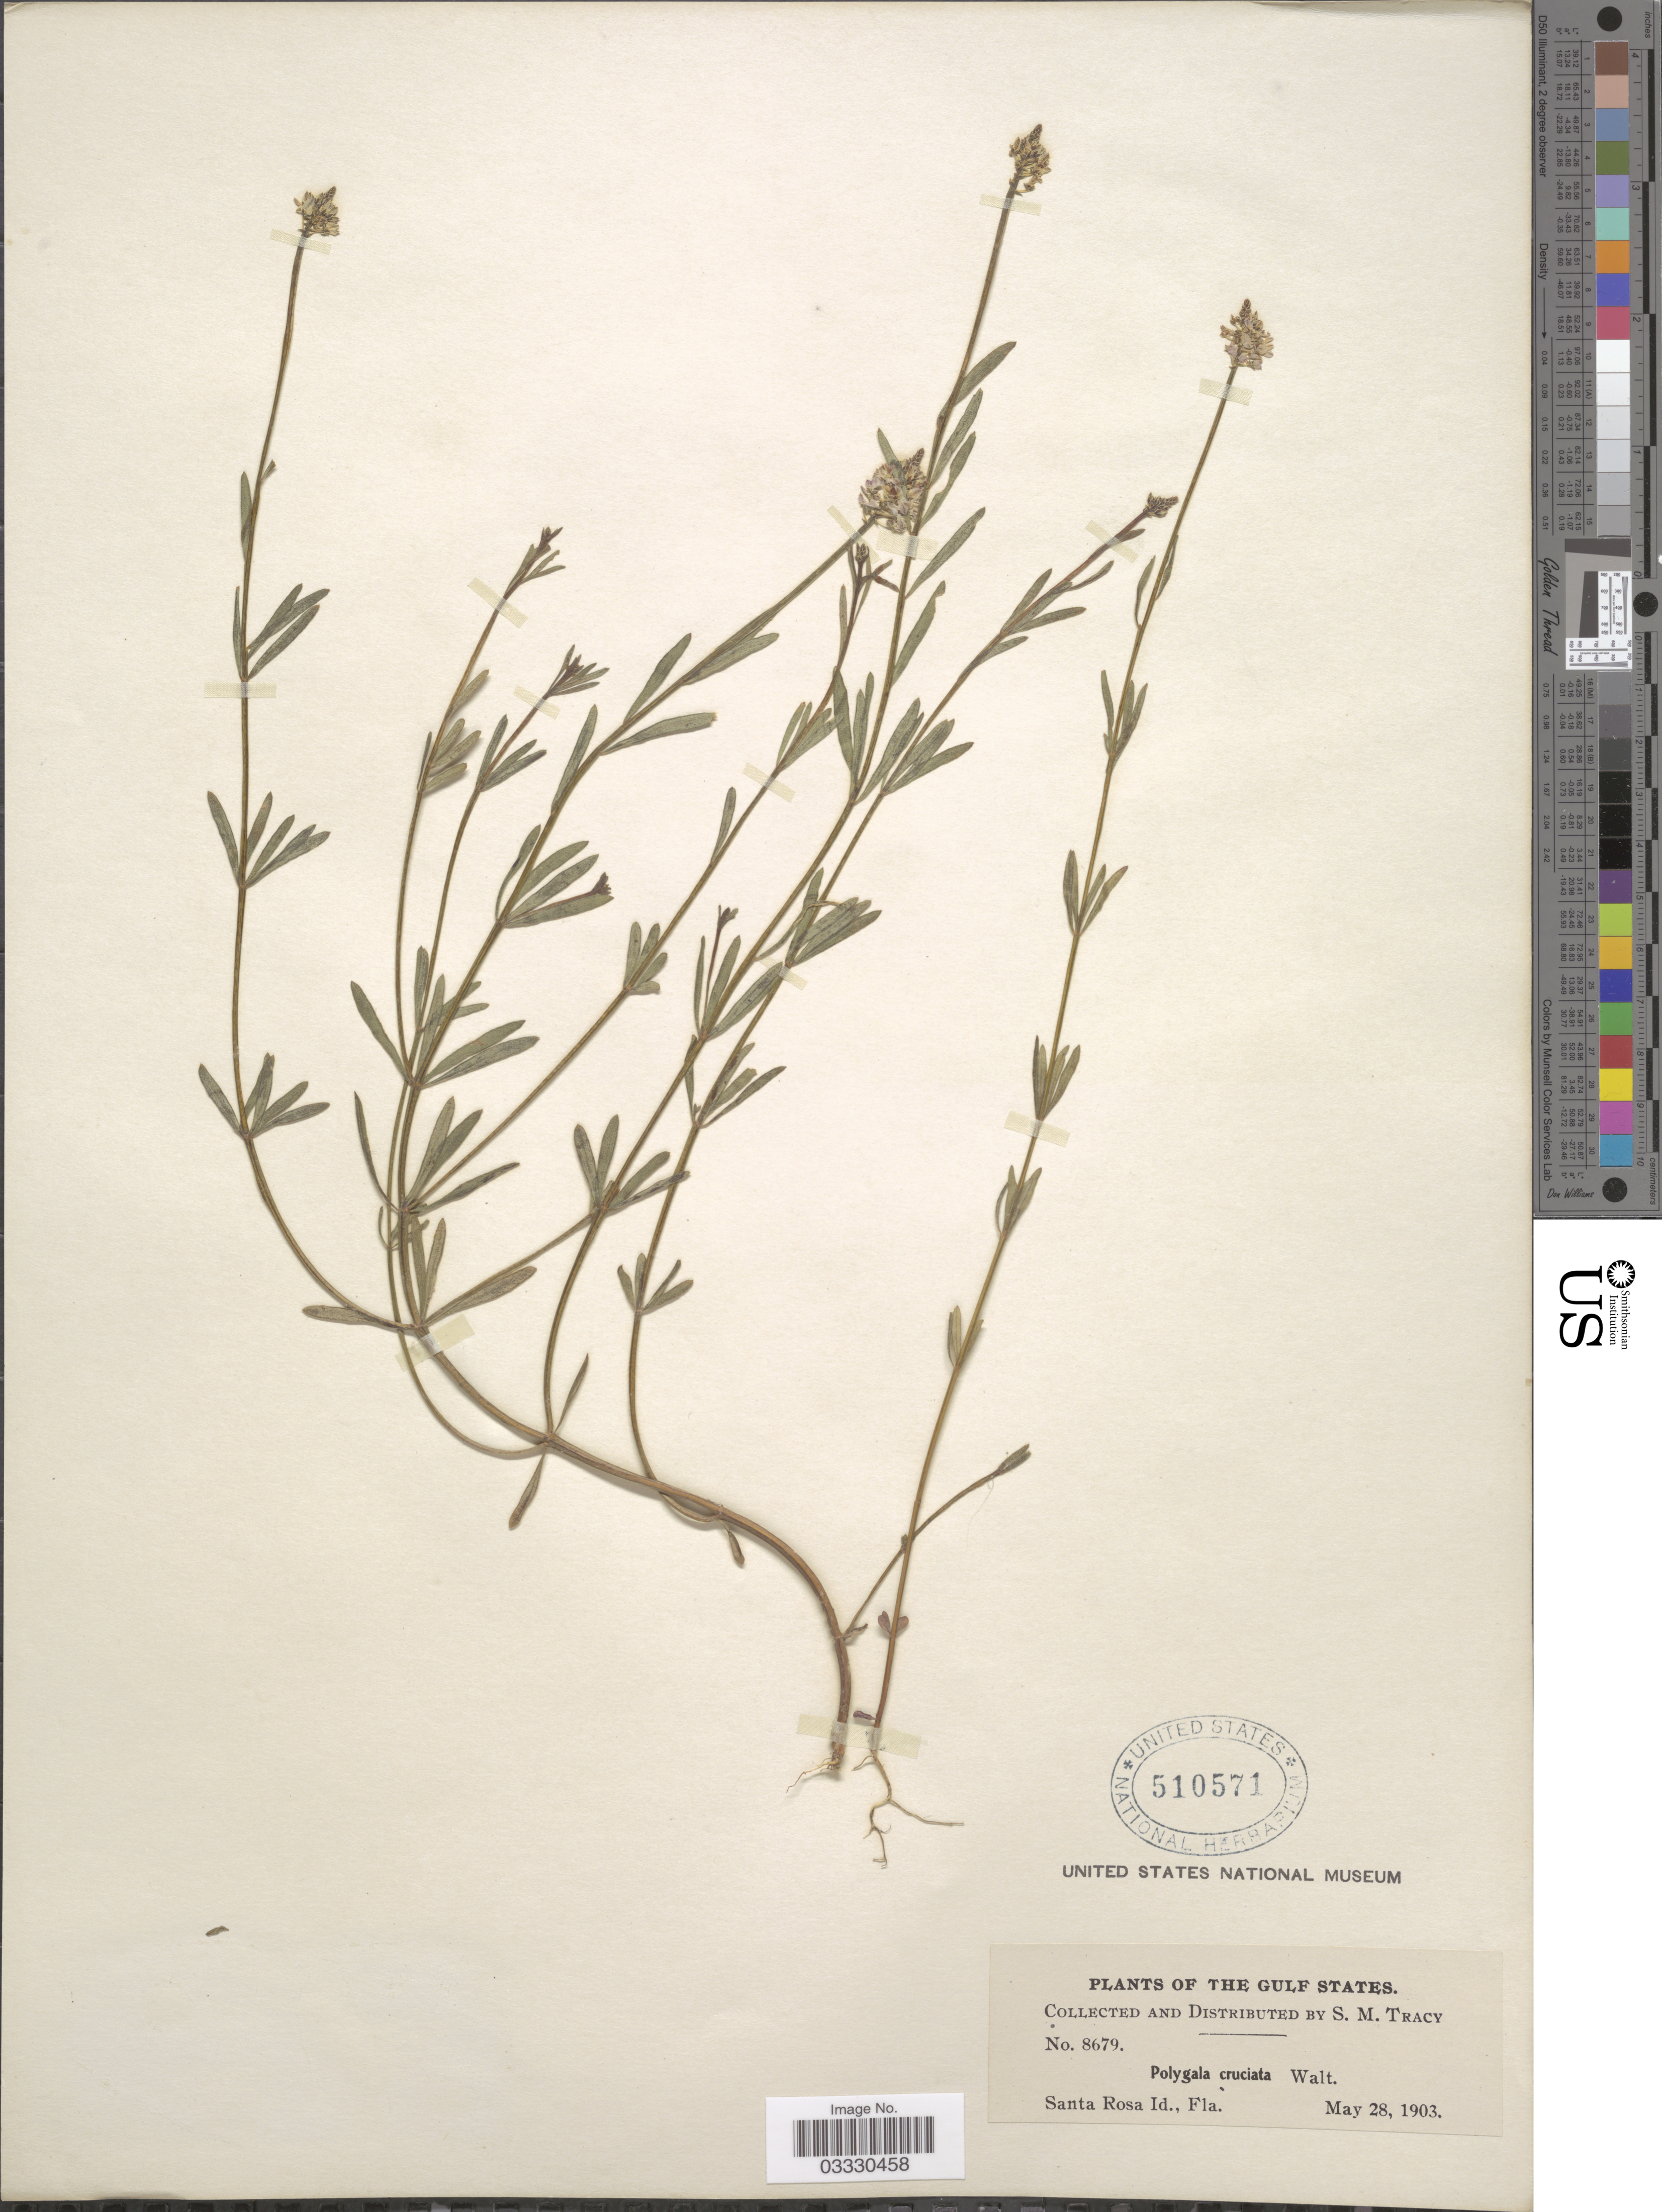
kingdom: Plantae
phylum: Tracheophyta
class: Magnoliopsida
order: Fabales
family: Polygalaceae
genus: Polygala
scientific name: Polygala cruciata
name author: L.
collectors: S. M. Tracy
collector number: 8679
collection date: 1903-05-28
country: United States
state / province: Florida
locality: The Gulf States. Santa Rosa Id.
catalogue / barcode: US 510571